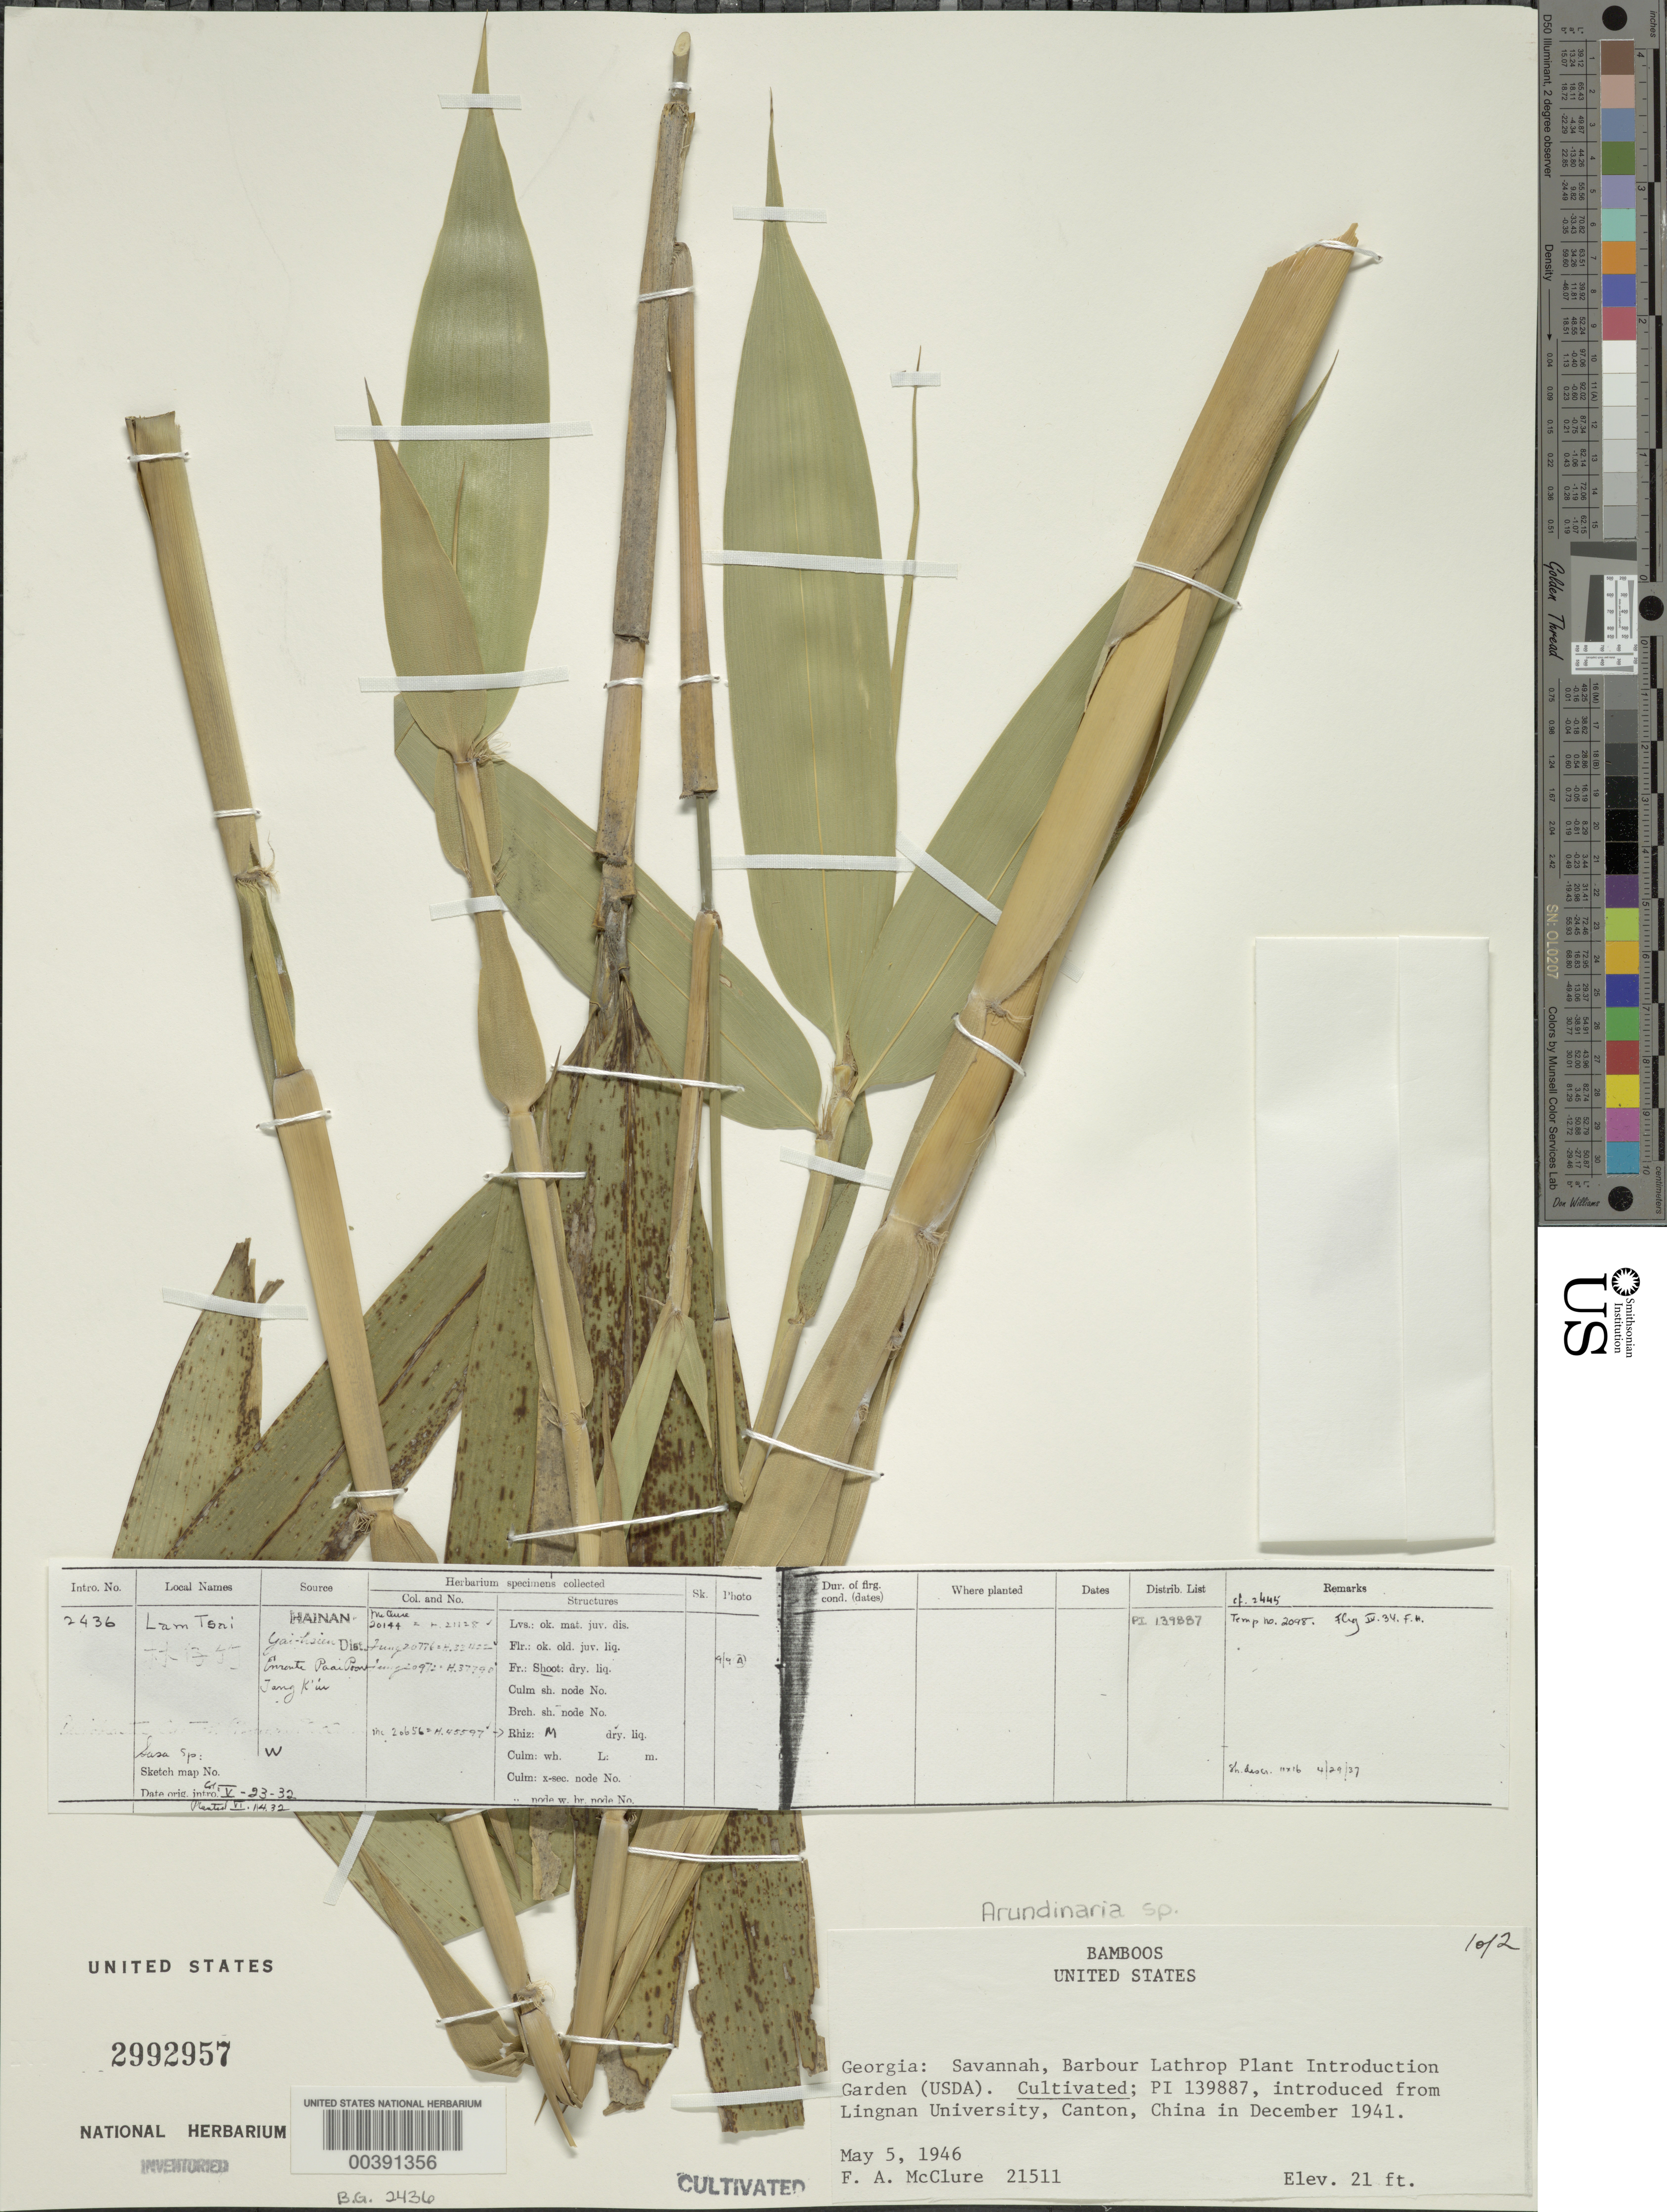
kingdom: Plantae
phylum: Tracheophyta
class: Liliopsida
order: Poales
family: Poaceae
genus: Arundinaria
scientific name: Arundinaria sp.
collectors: F. A. McClure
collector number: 21511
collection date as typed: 05 May 1946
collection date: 1946-05-05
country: United States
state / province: Georgia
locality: Savannah, Barbour Lathrop Plant Introduction Garden (USDA)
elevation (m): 6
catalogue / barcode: US 2992957